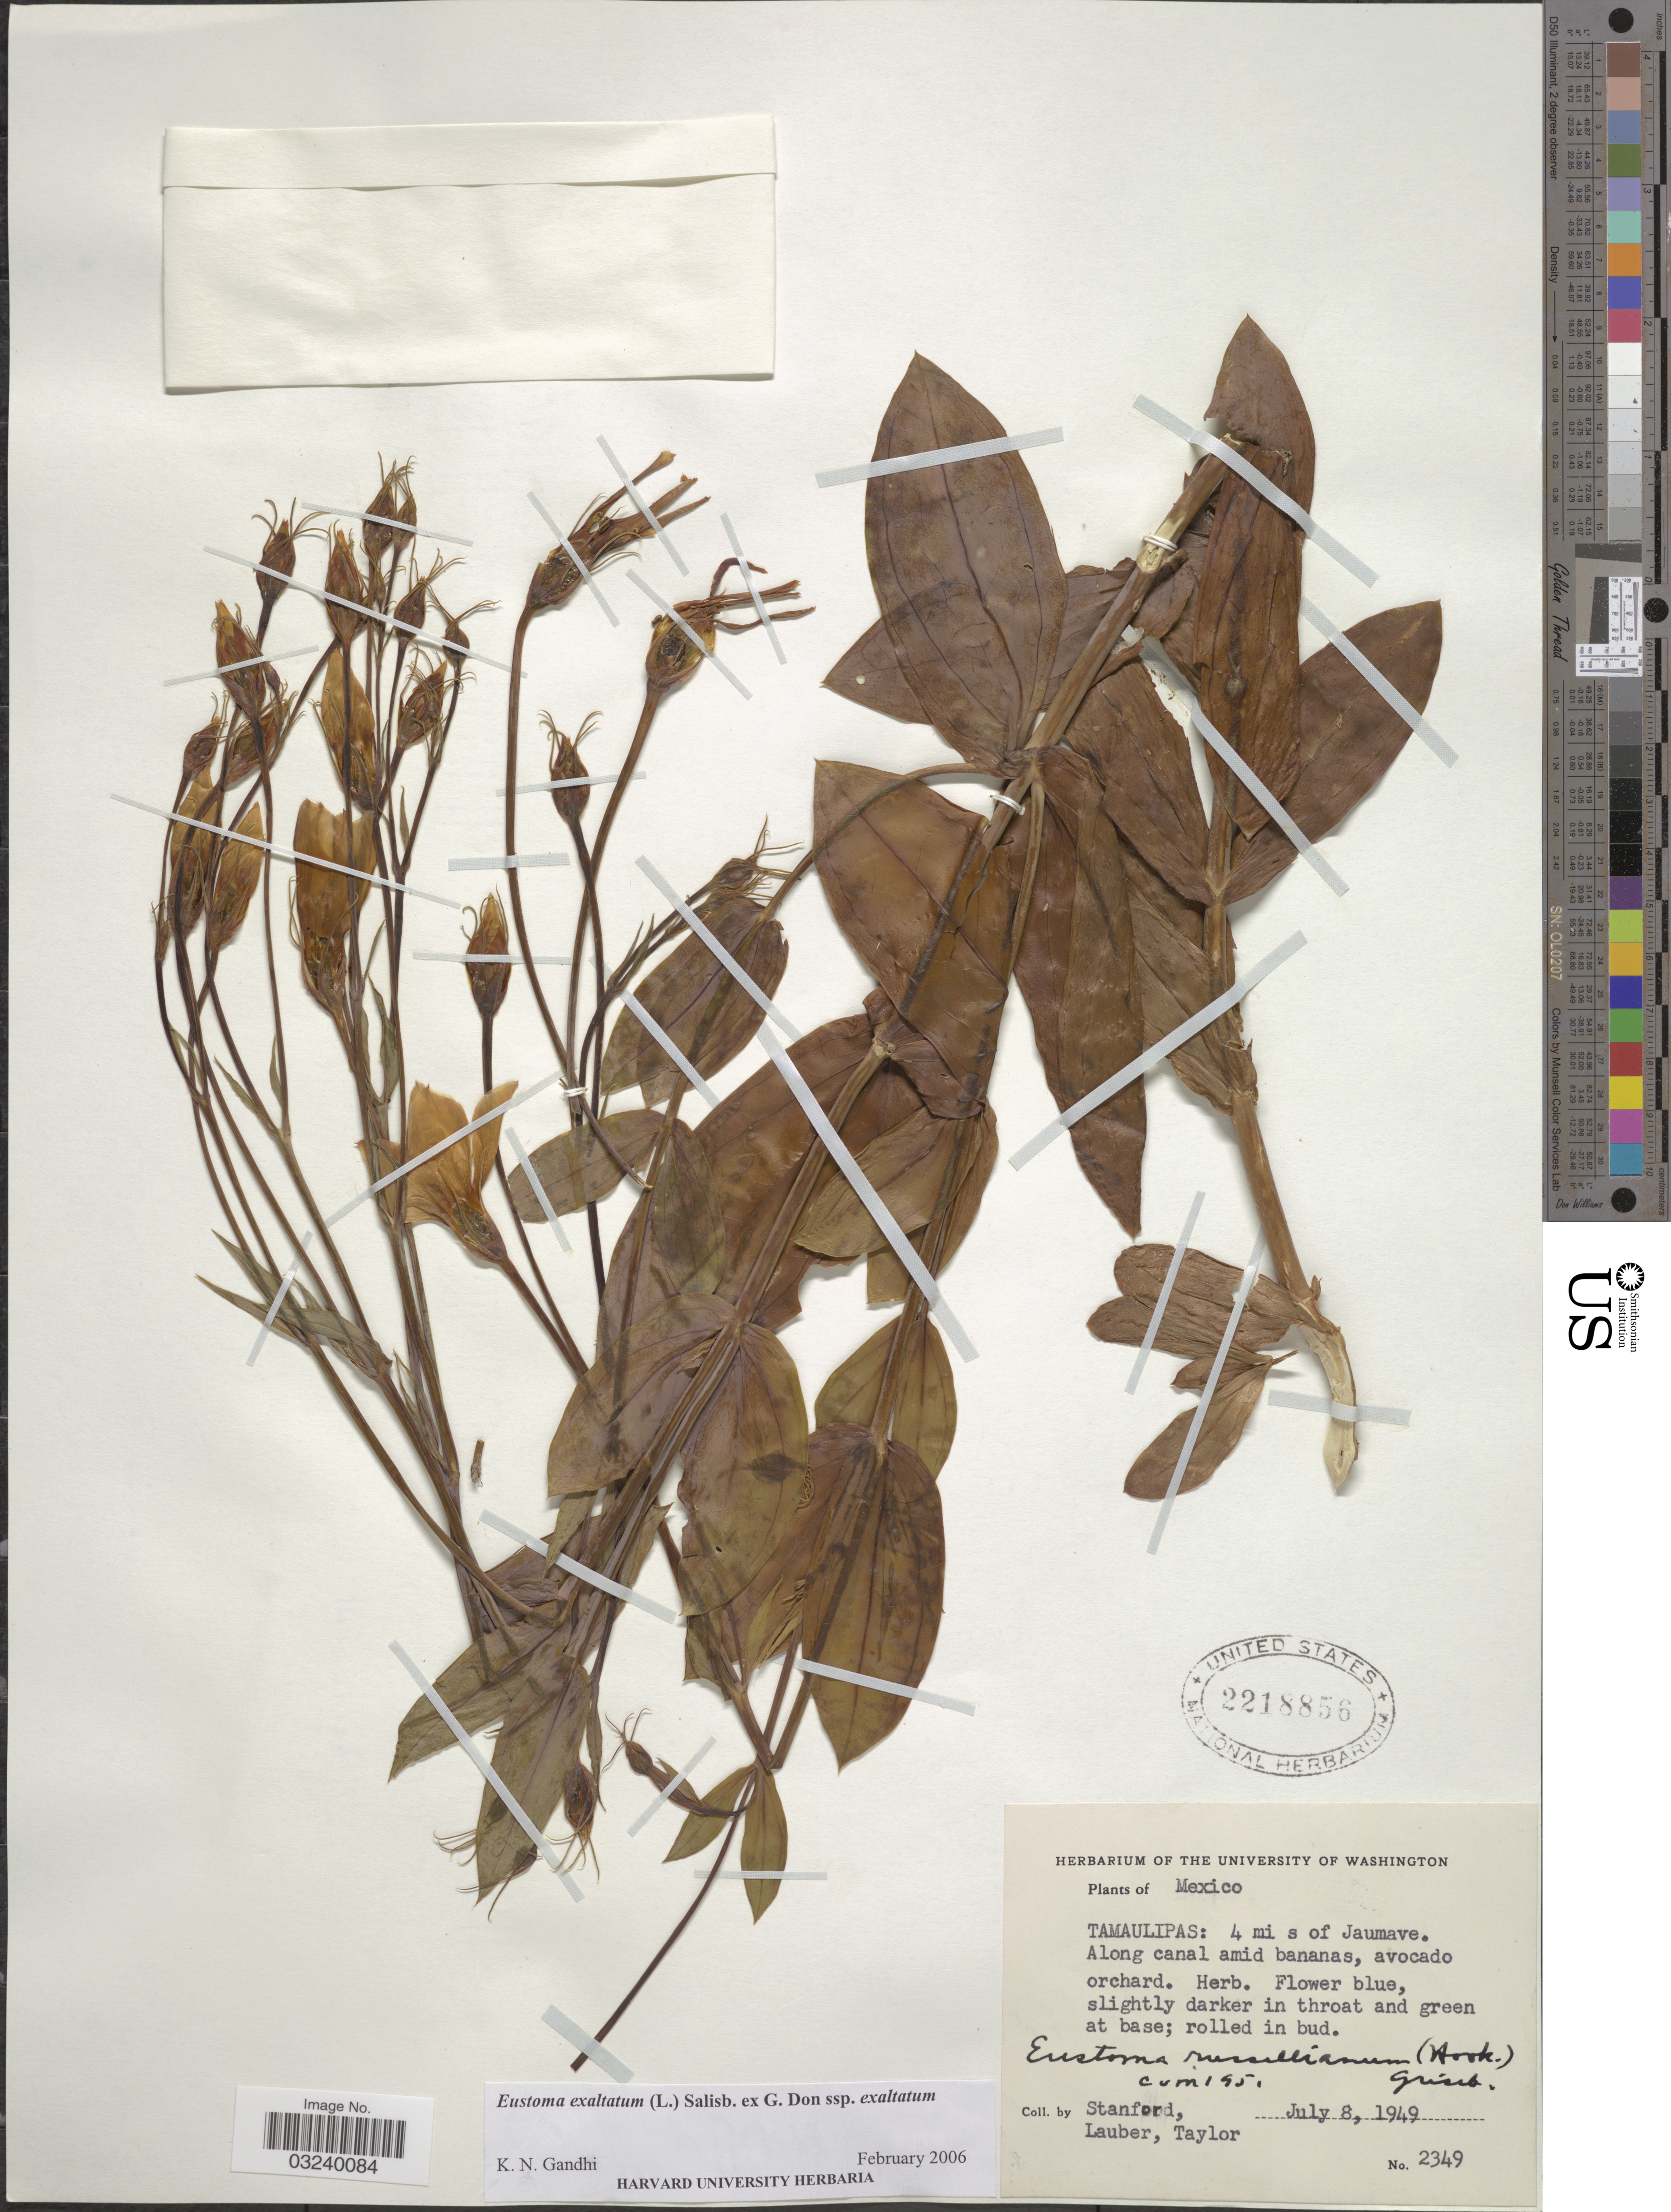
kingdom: Plantae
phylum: Tracheophyta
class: Magnoliopsida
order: Gentianales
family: Gentianaceae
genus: Eustoma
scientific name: Eustoma exaltatum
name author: (L.) Salisb. ex Don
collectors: -. Stanford, -. Lauber & -. Taylor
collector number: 2349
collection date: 1949-07-08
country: Mexico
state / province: Tamaulipas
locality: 4 mi s of Jaumave.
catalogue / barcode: US 2218856